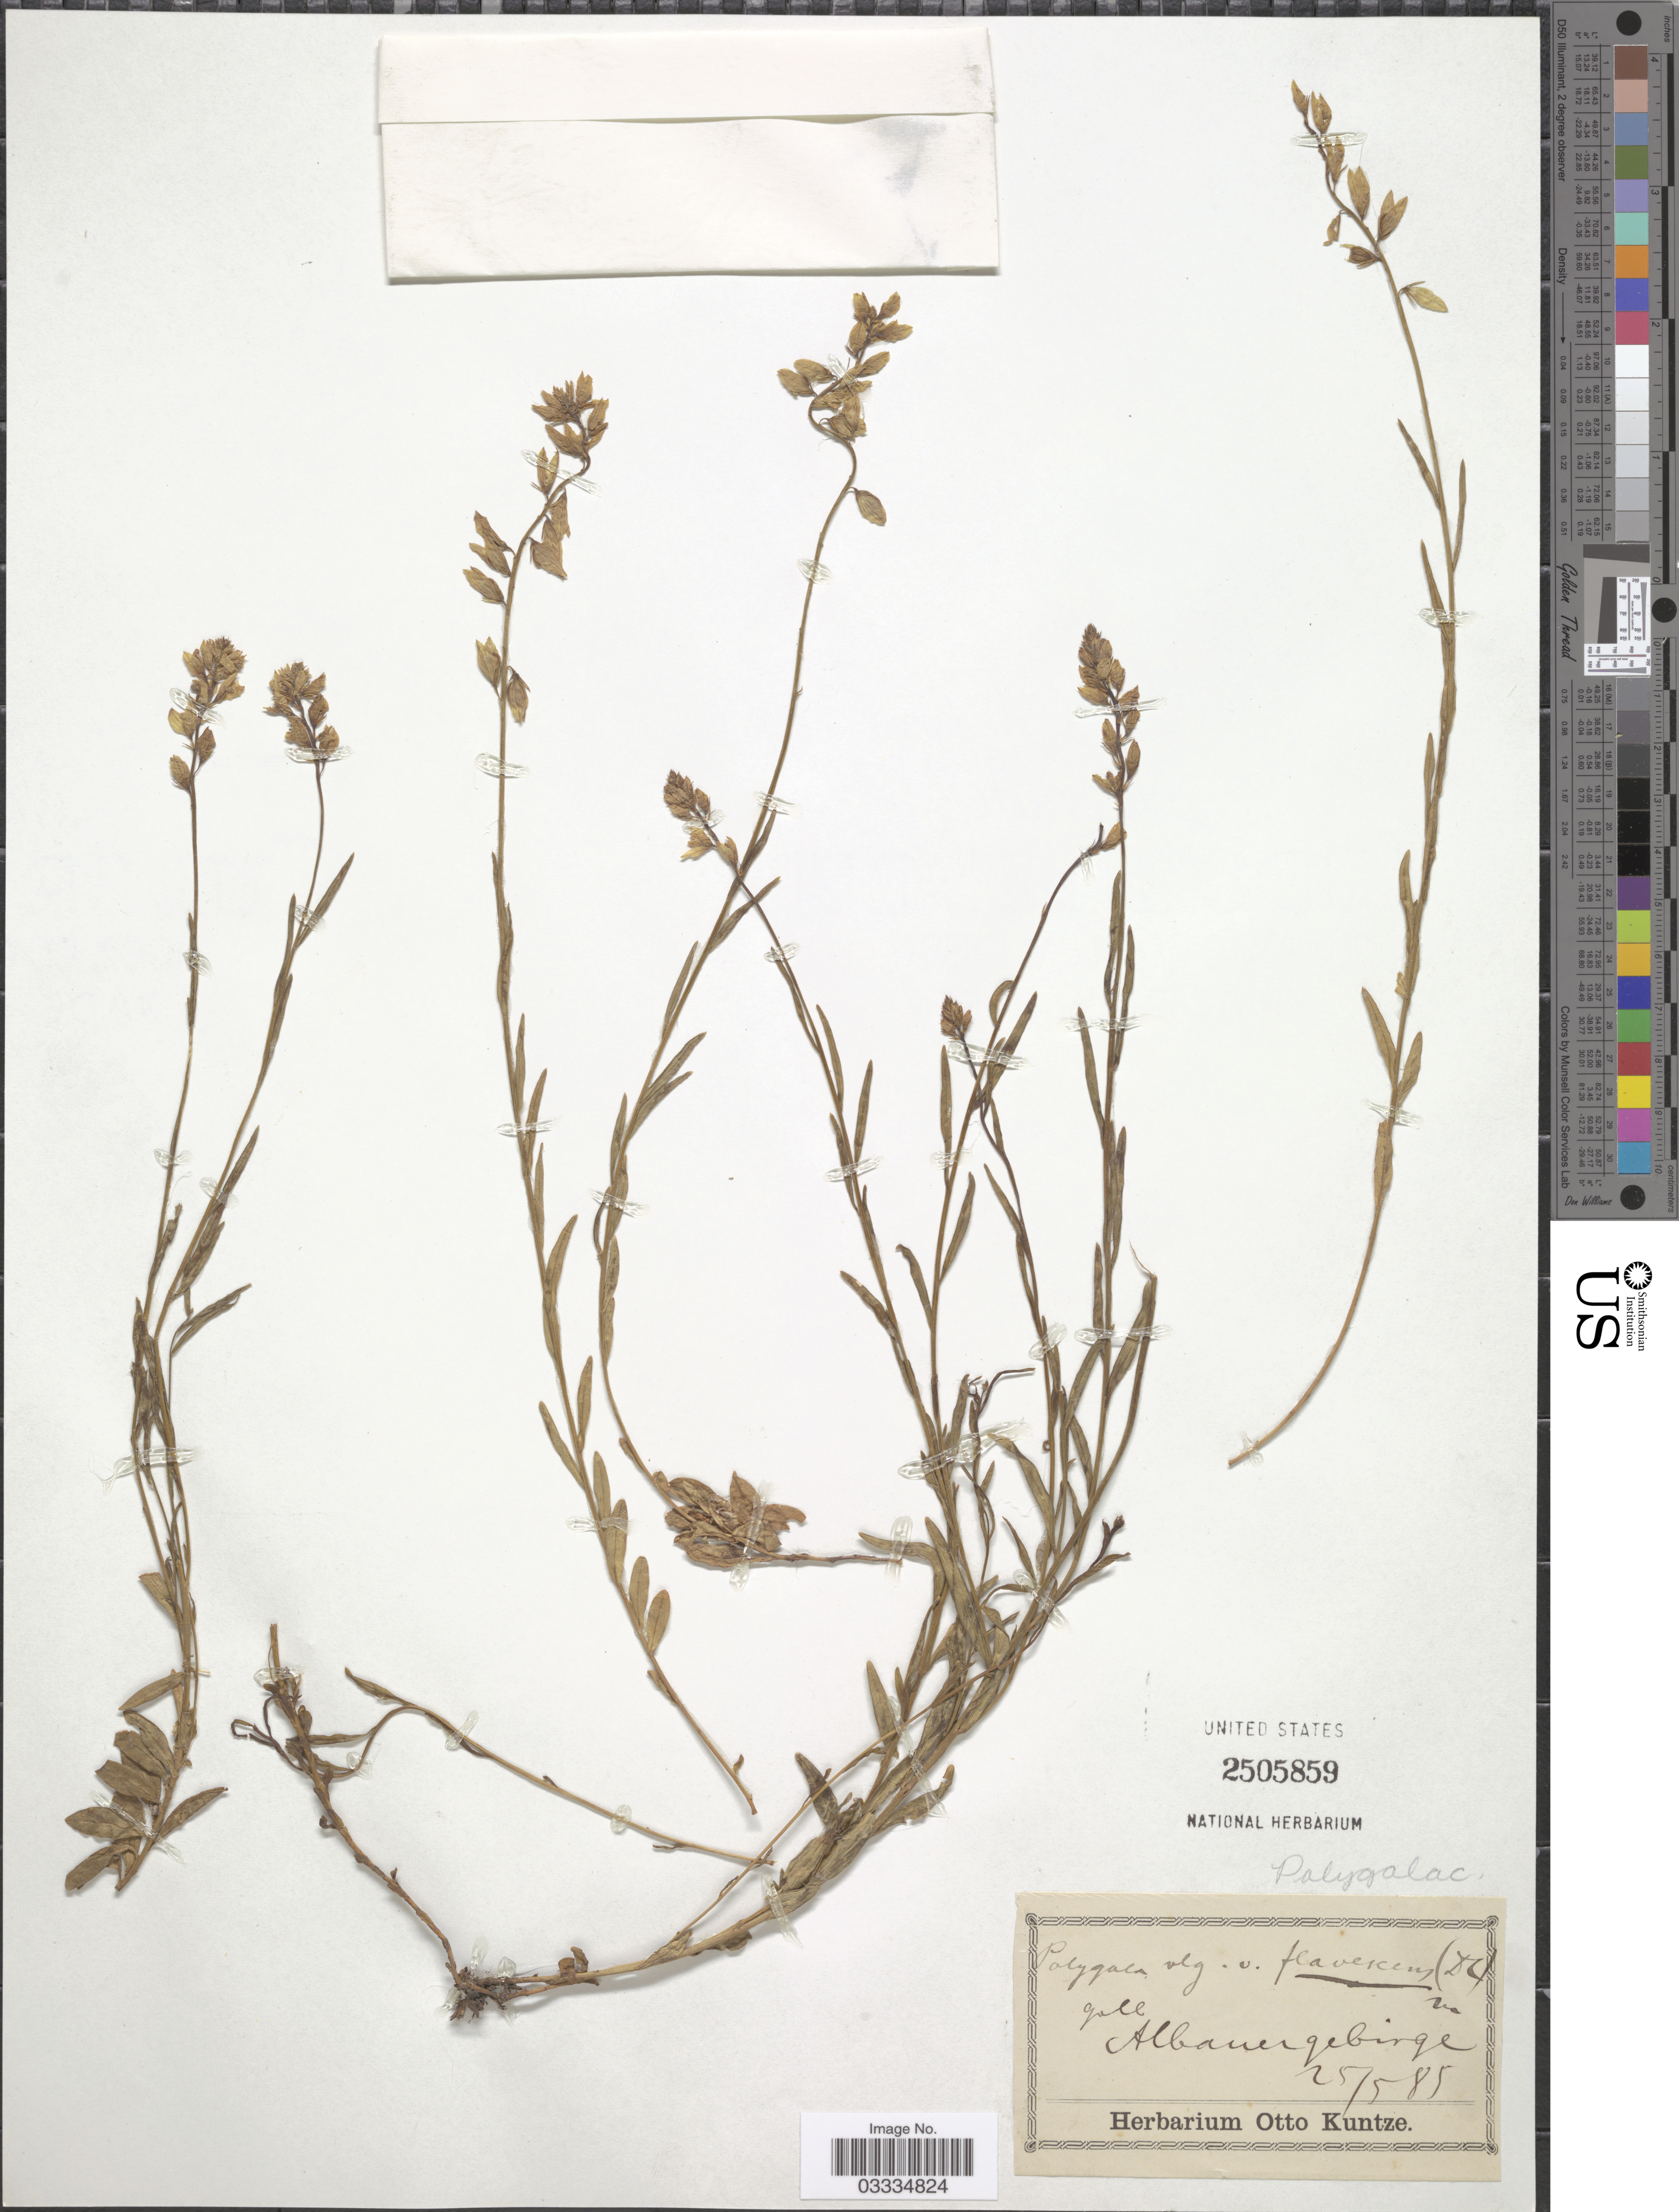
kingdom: Plantae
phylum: Tracheophyta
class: Magnoliopsida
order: Fabales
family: Polygalaceae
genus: Polygala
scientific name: Polygala vulgaris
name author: L.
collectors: ex herb. Otto Kuntze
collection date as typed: Transcribed d/m/y: 25/5/85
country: Italy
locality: Albanergebirge.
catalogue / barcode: US 2505859